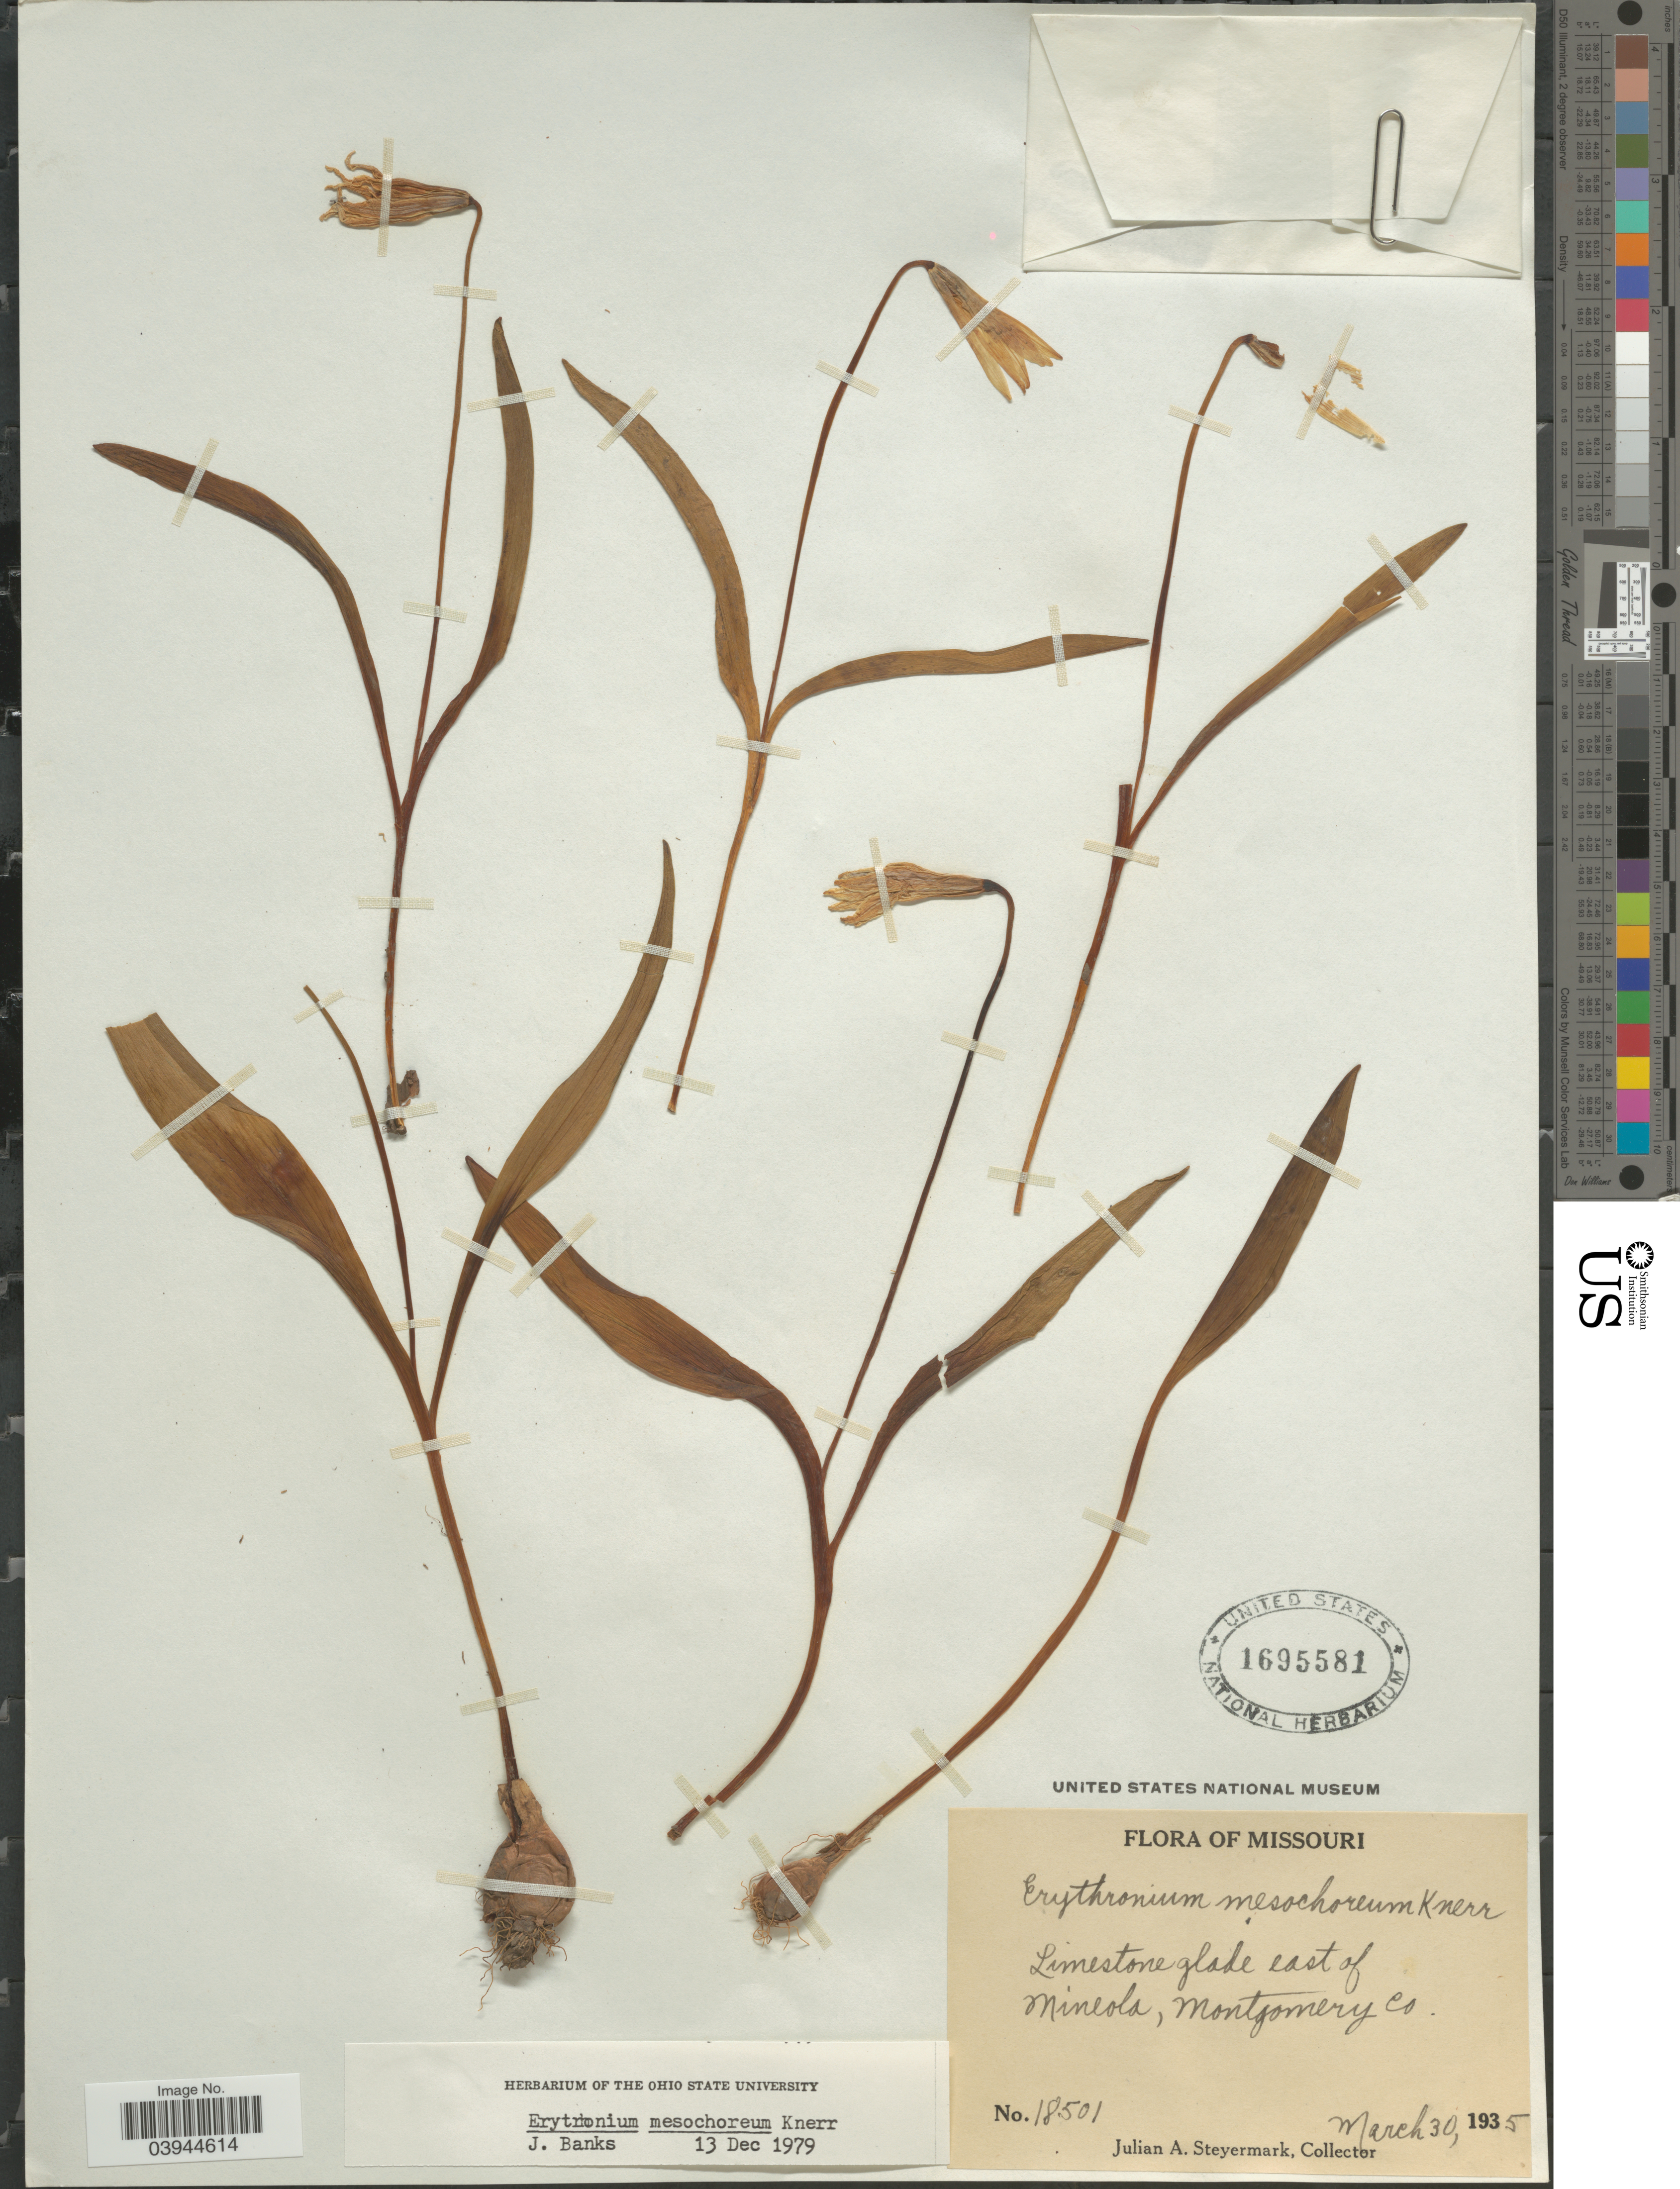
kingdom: Plantae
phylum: Tracheophyta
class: Liliopsida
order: Liliales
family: Liliaceae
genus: Erythronium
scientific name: Erythronium mesochoreum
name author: Knerr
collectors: J. Steyermark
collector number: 18501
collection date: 1935-03-30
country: United States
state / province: Missouri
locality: Limestone glade east of Mineola, Montgomery Co.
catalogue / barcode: US 1695581